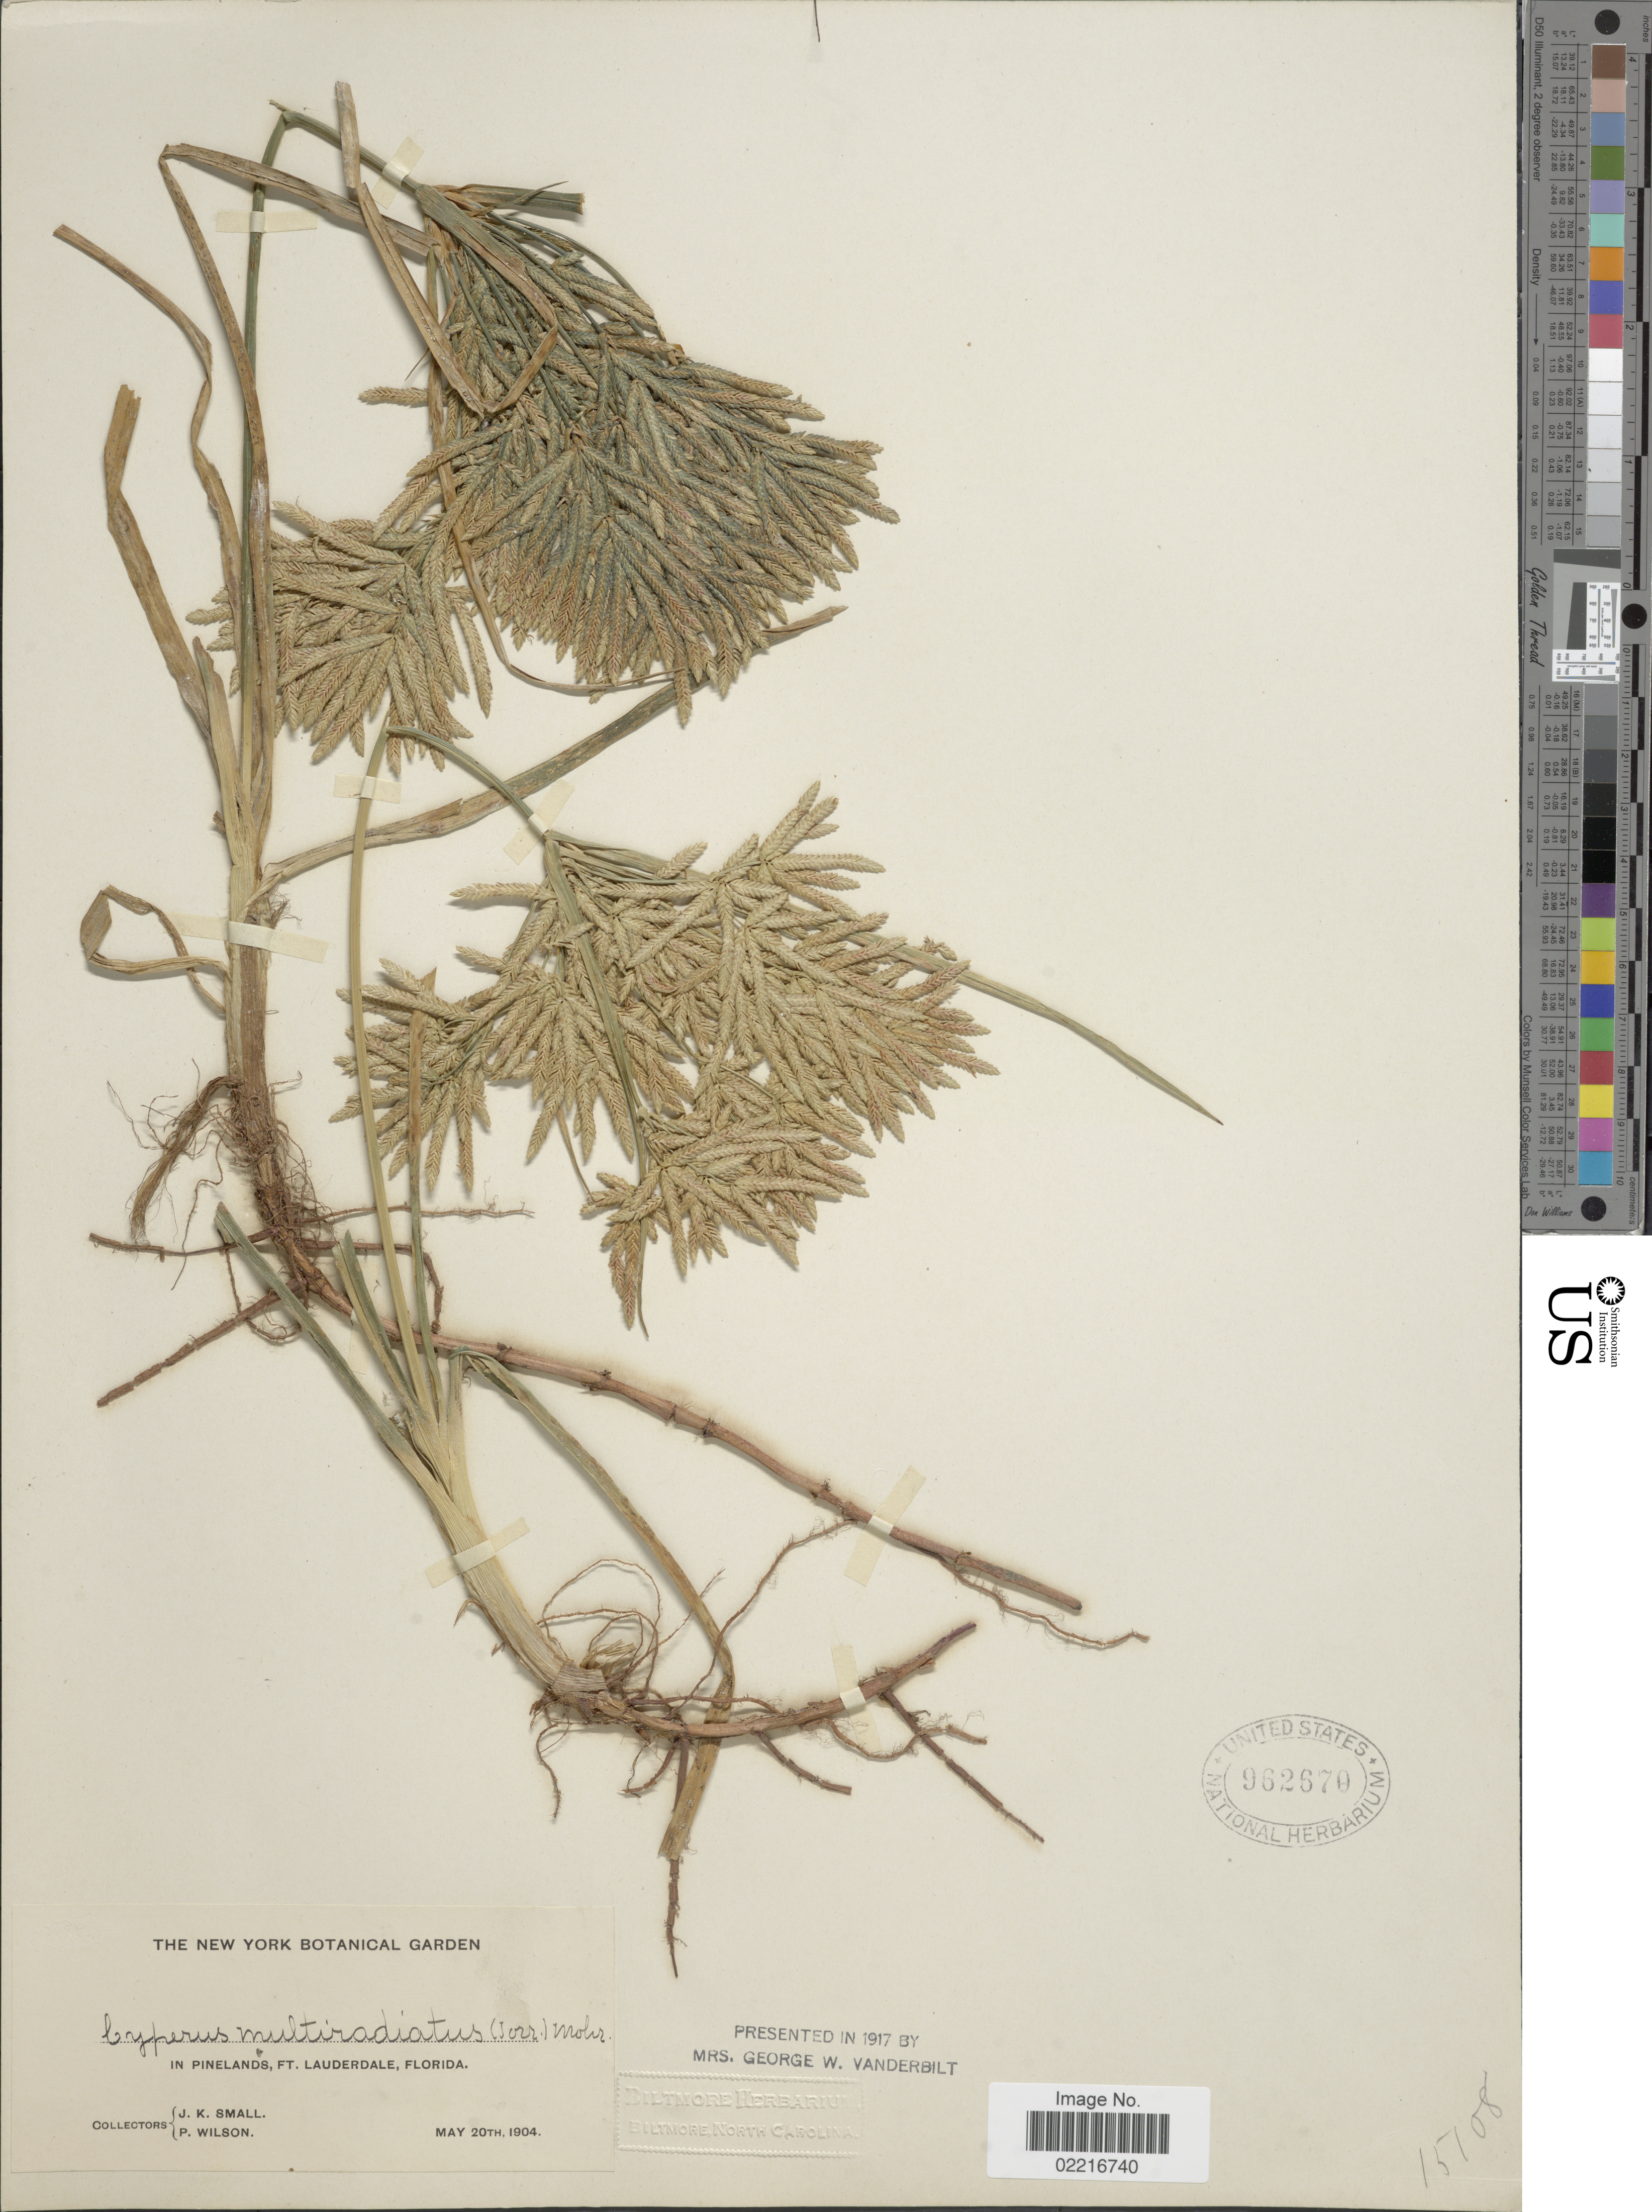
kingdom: Plantae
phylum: Tracheophyta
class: Liliopsida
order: Poales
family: Cyperaceae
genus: Cyperus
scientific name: Cyperus lecontei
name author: Torr. ex Steud.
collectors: J. K. Small & P. Wilson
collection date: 1904-05-20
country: United States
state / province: Florida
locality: In Pinelands, Ft. Lauderdale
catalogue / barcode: US 962670